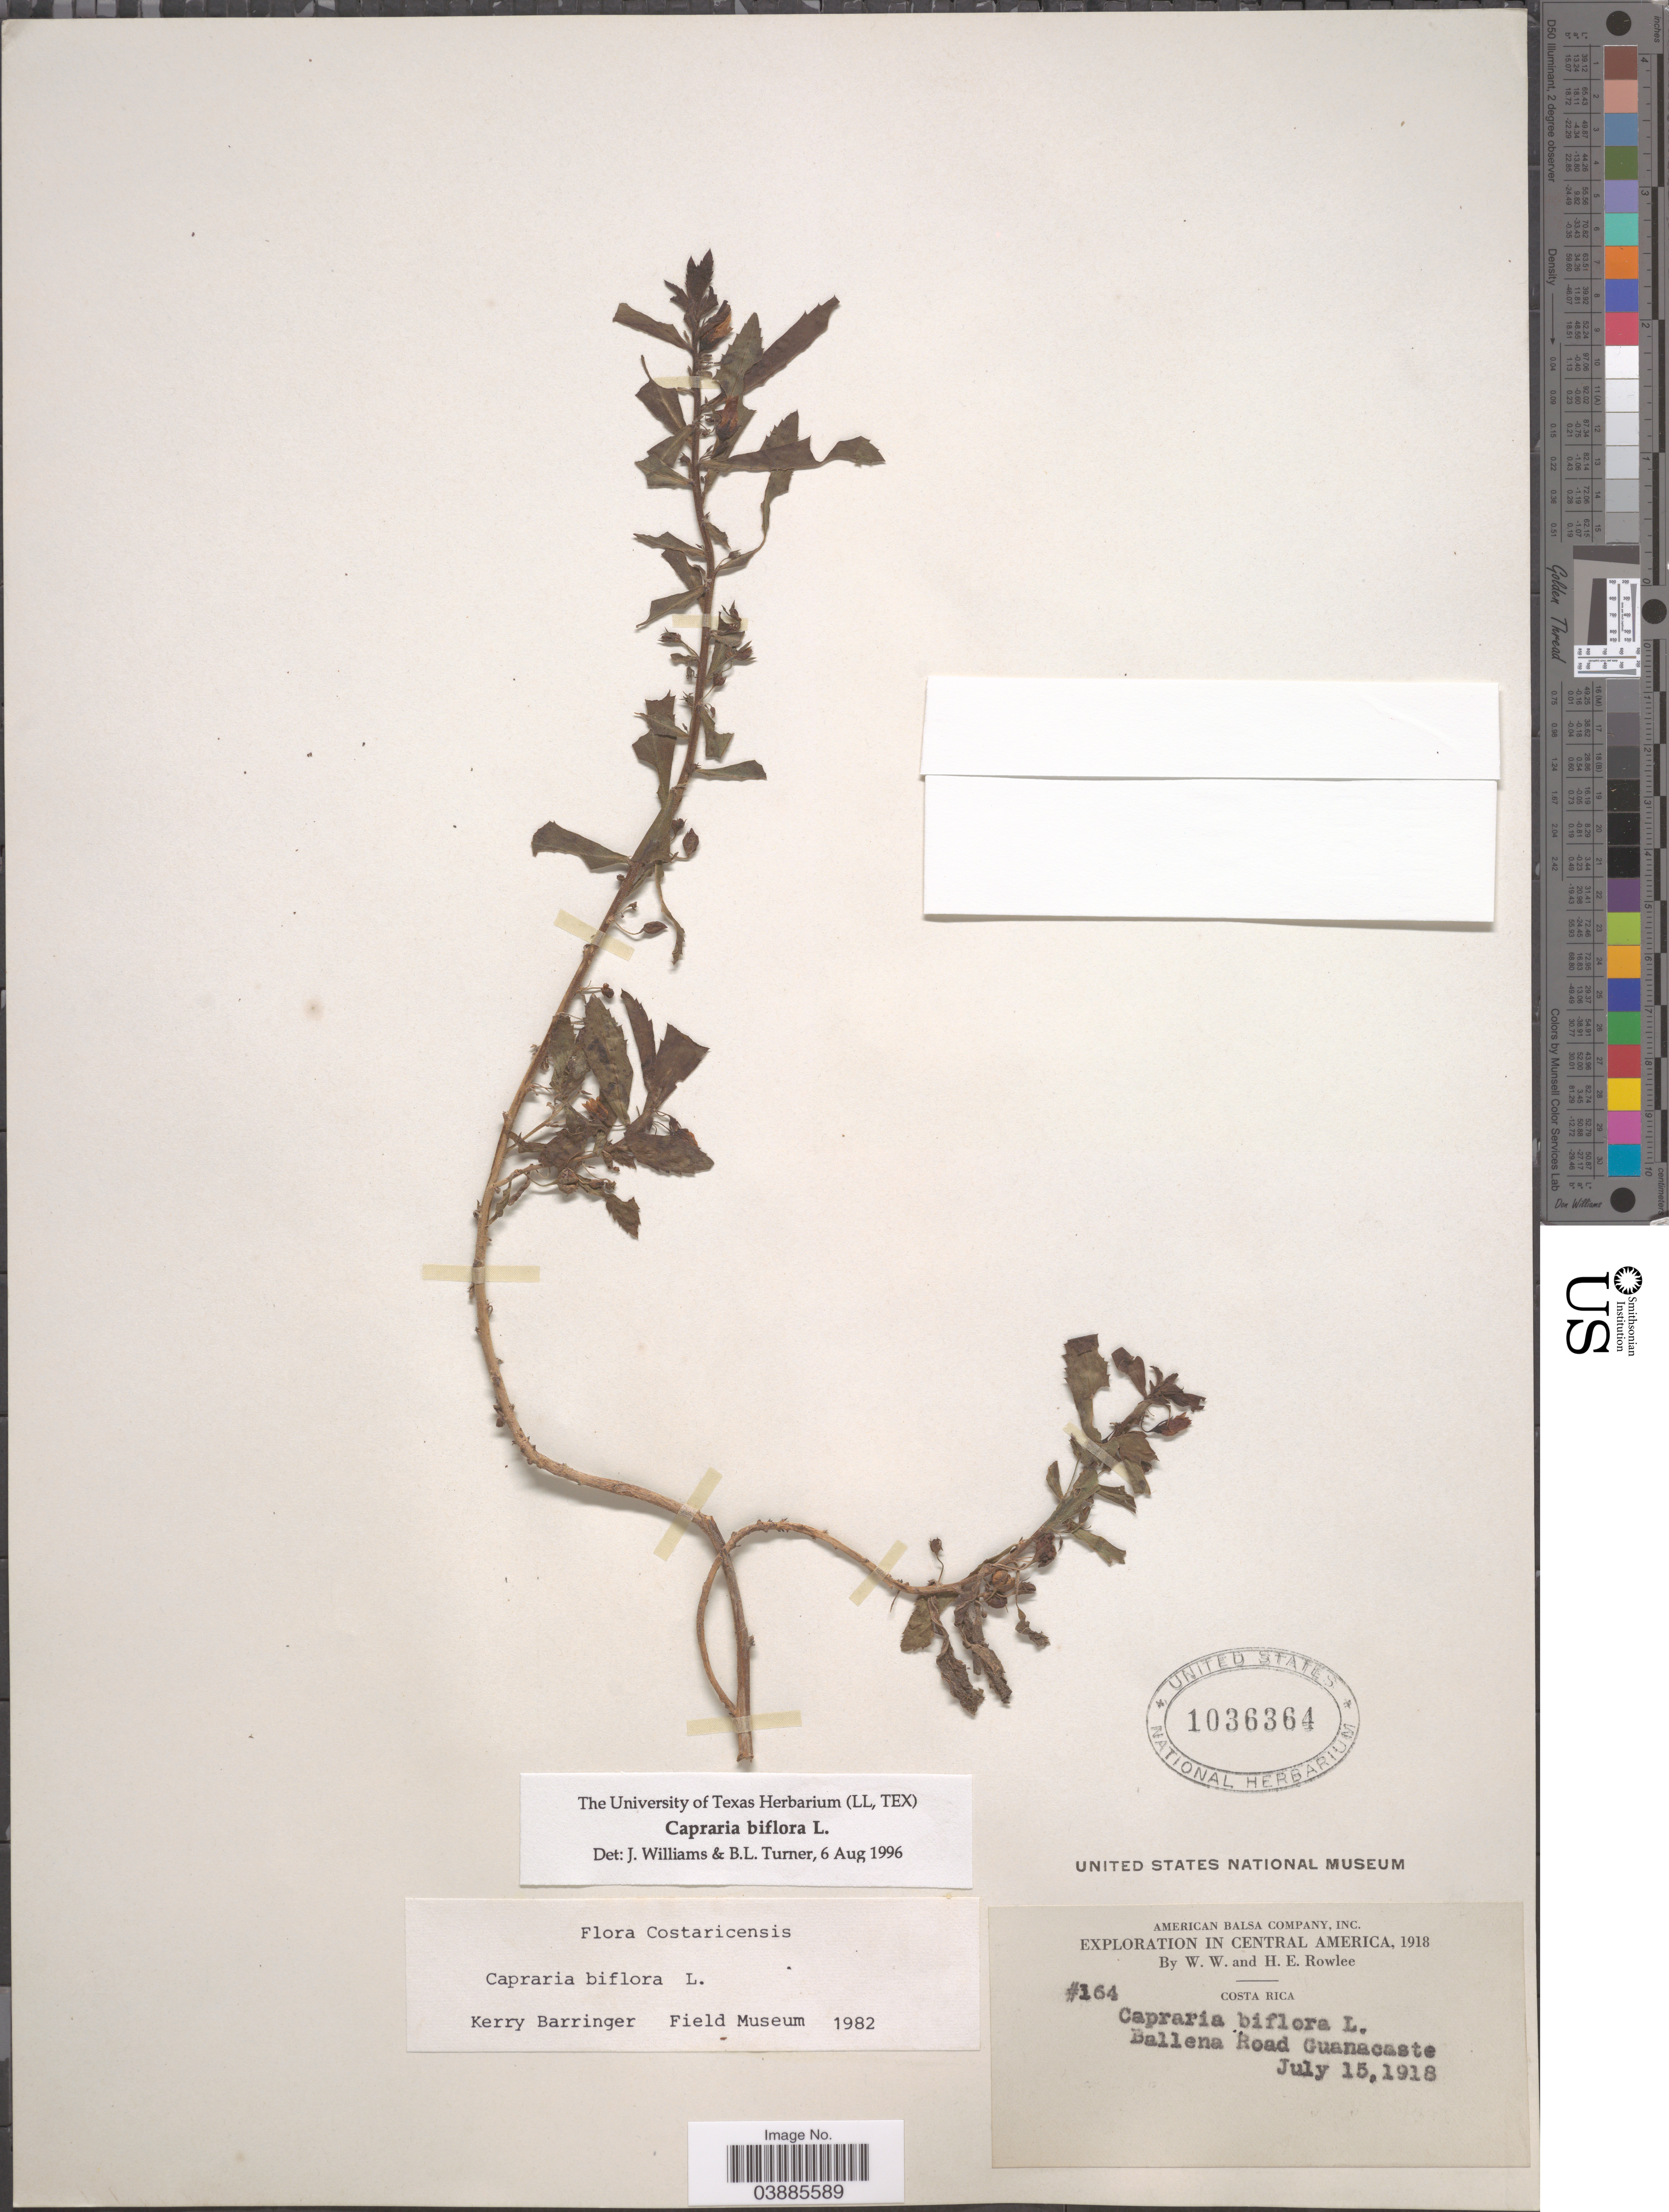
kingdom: Plantae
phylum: Tracheophyta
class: Magnoliopsida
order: Lamiales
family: Scrophulariaceae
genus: Capraria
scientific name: Capraria biflora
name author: L.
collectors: W. W. Rowlee & H. E. Rowlee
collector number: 164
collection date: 1918-07-15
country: Costa Rica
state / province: Guanacaste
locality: Ballena Road Guanacaste.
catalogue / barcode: US 1036364